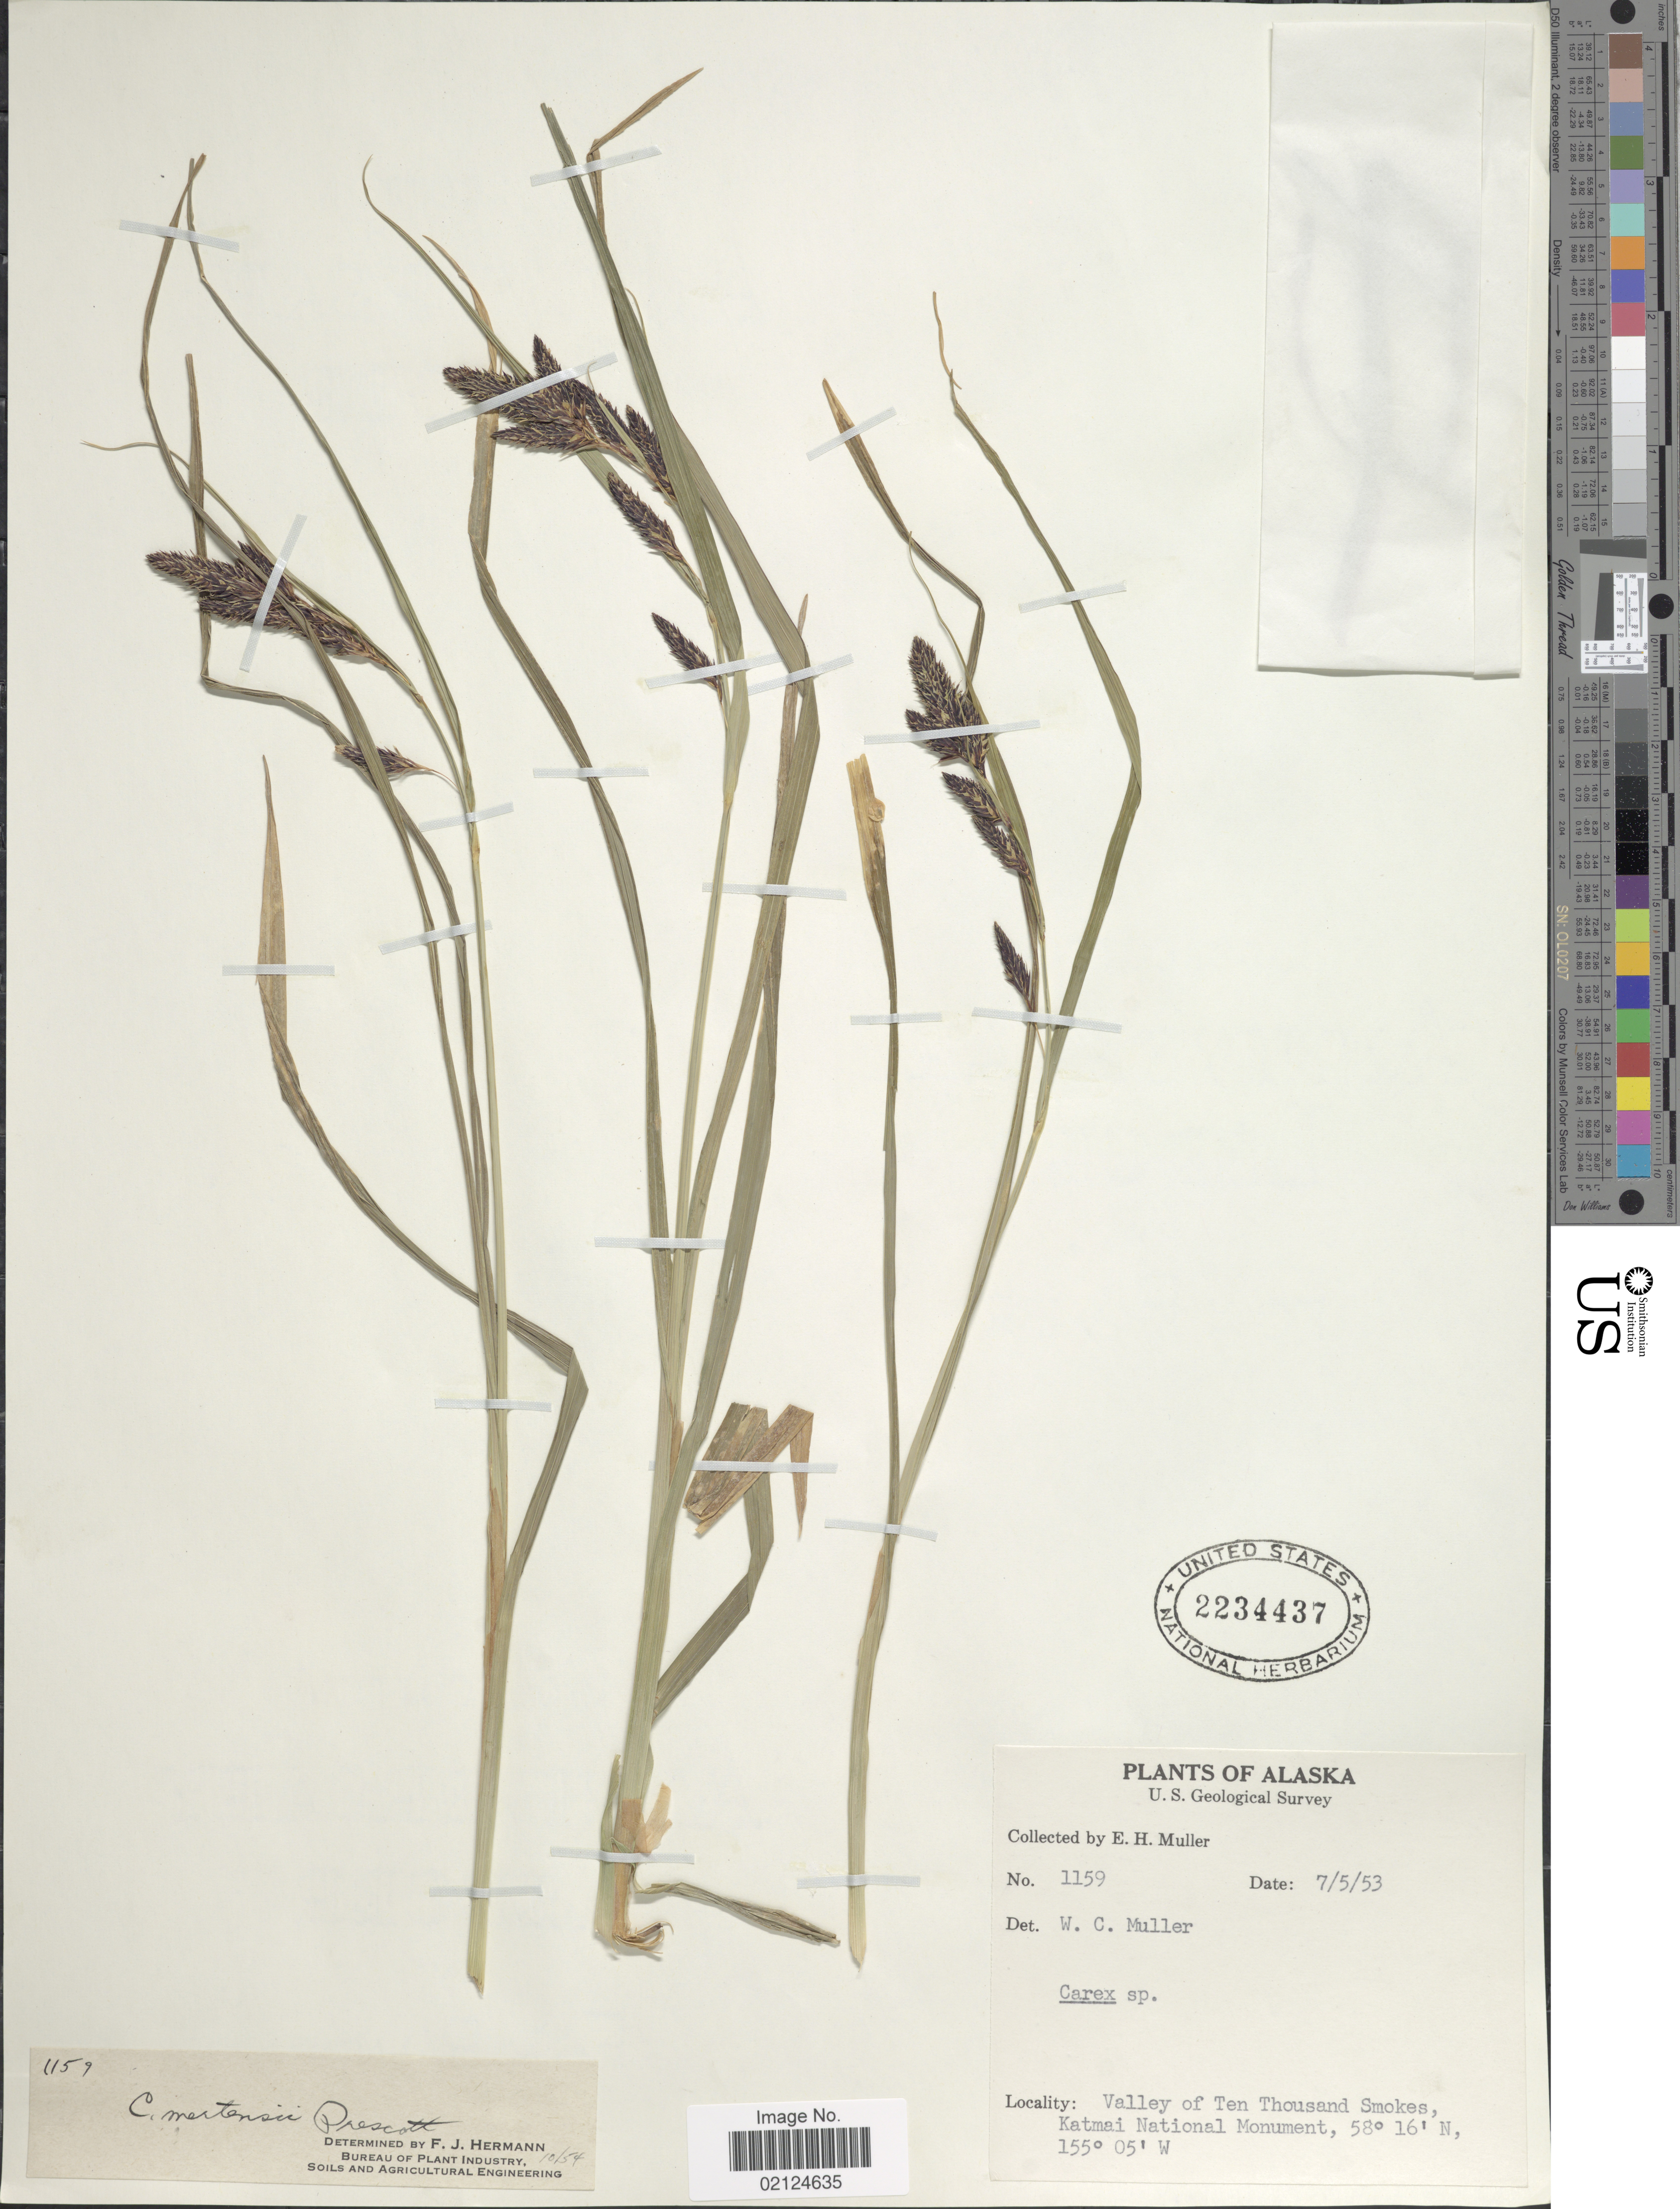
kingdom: Plantae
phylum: Tracheophyta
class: Liliopsida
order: Poales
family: Cyperaceae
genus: Carex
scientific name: Carex mertensii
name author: J.D. Prescott ex Bong.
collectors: E. H. Muller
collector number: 1159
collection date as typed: Transcribed d/m/y: 5/7/53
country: United States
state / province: Alaska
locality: Valley of Ten Thousand Smokes, katmai National Monument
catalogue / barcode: US 2234437